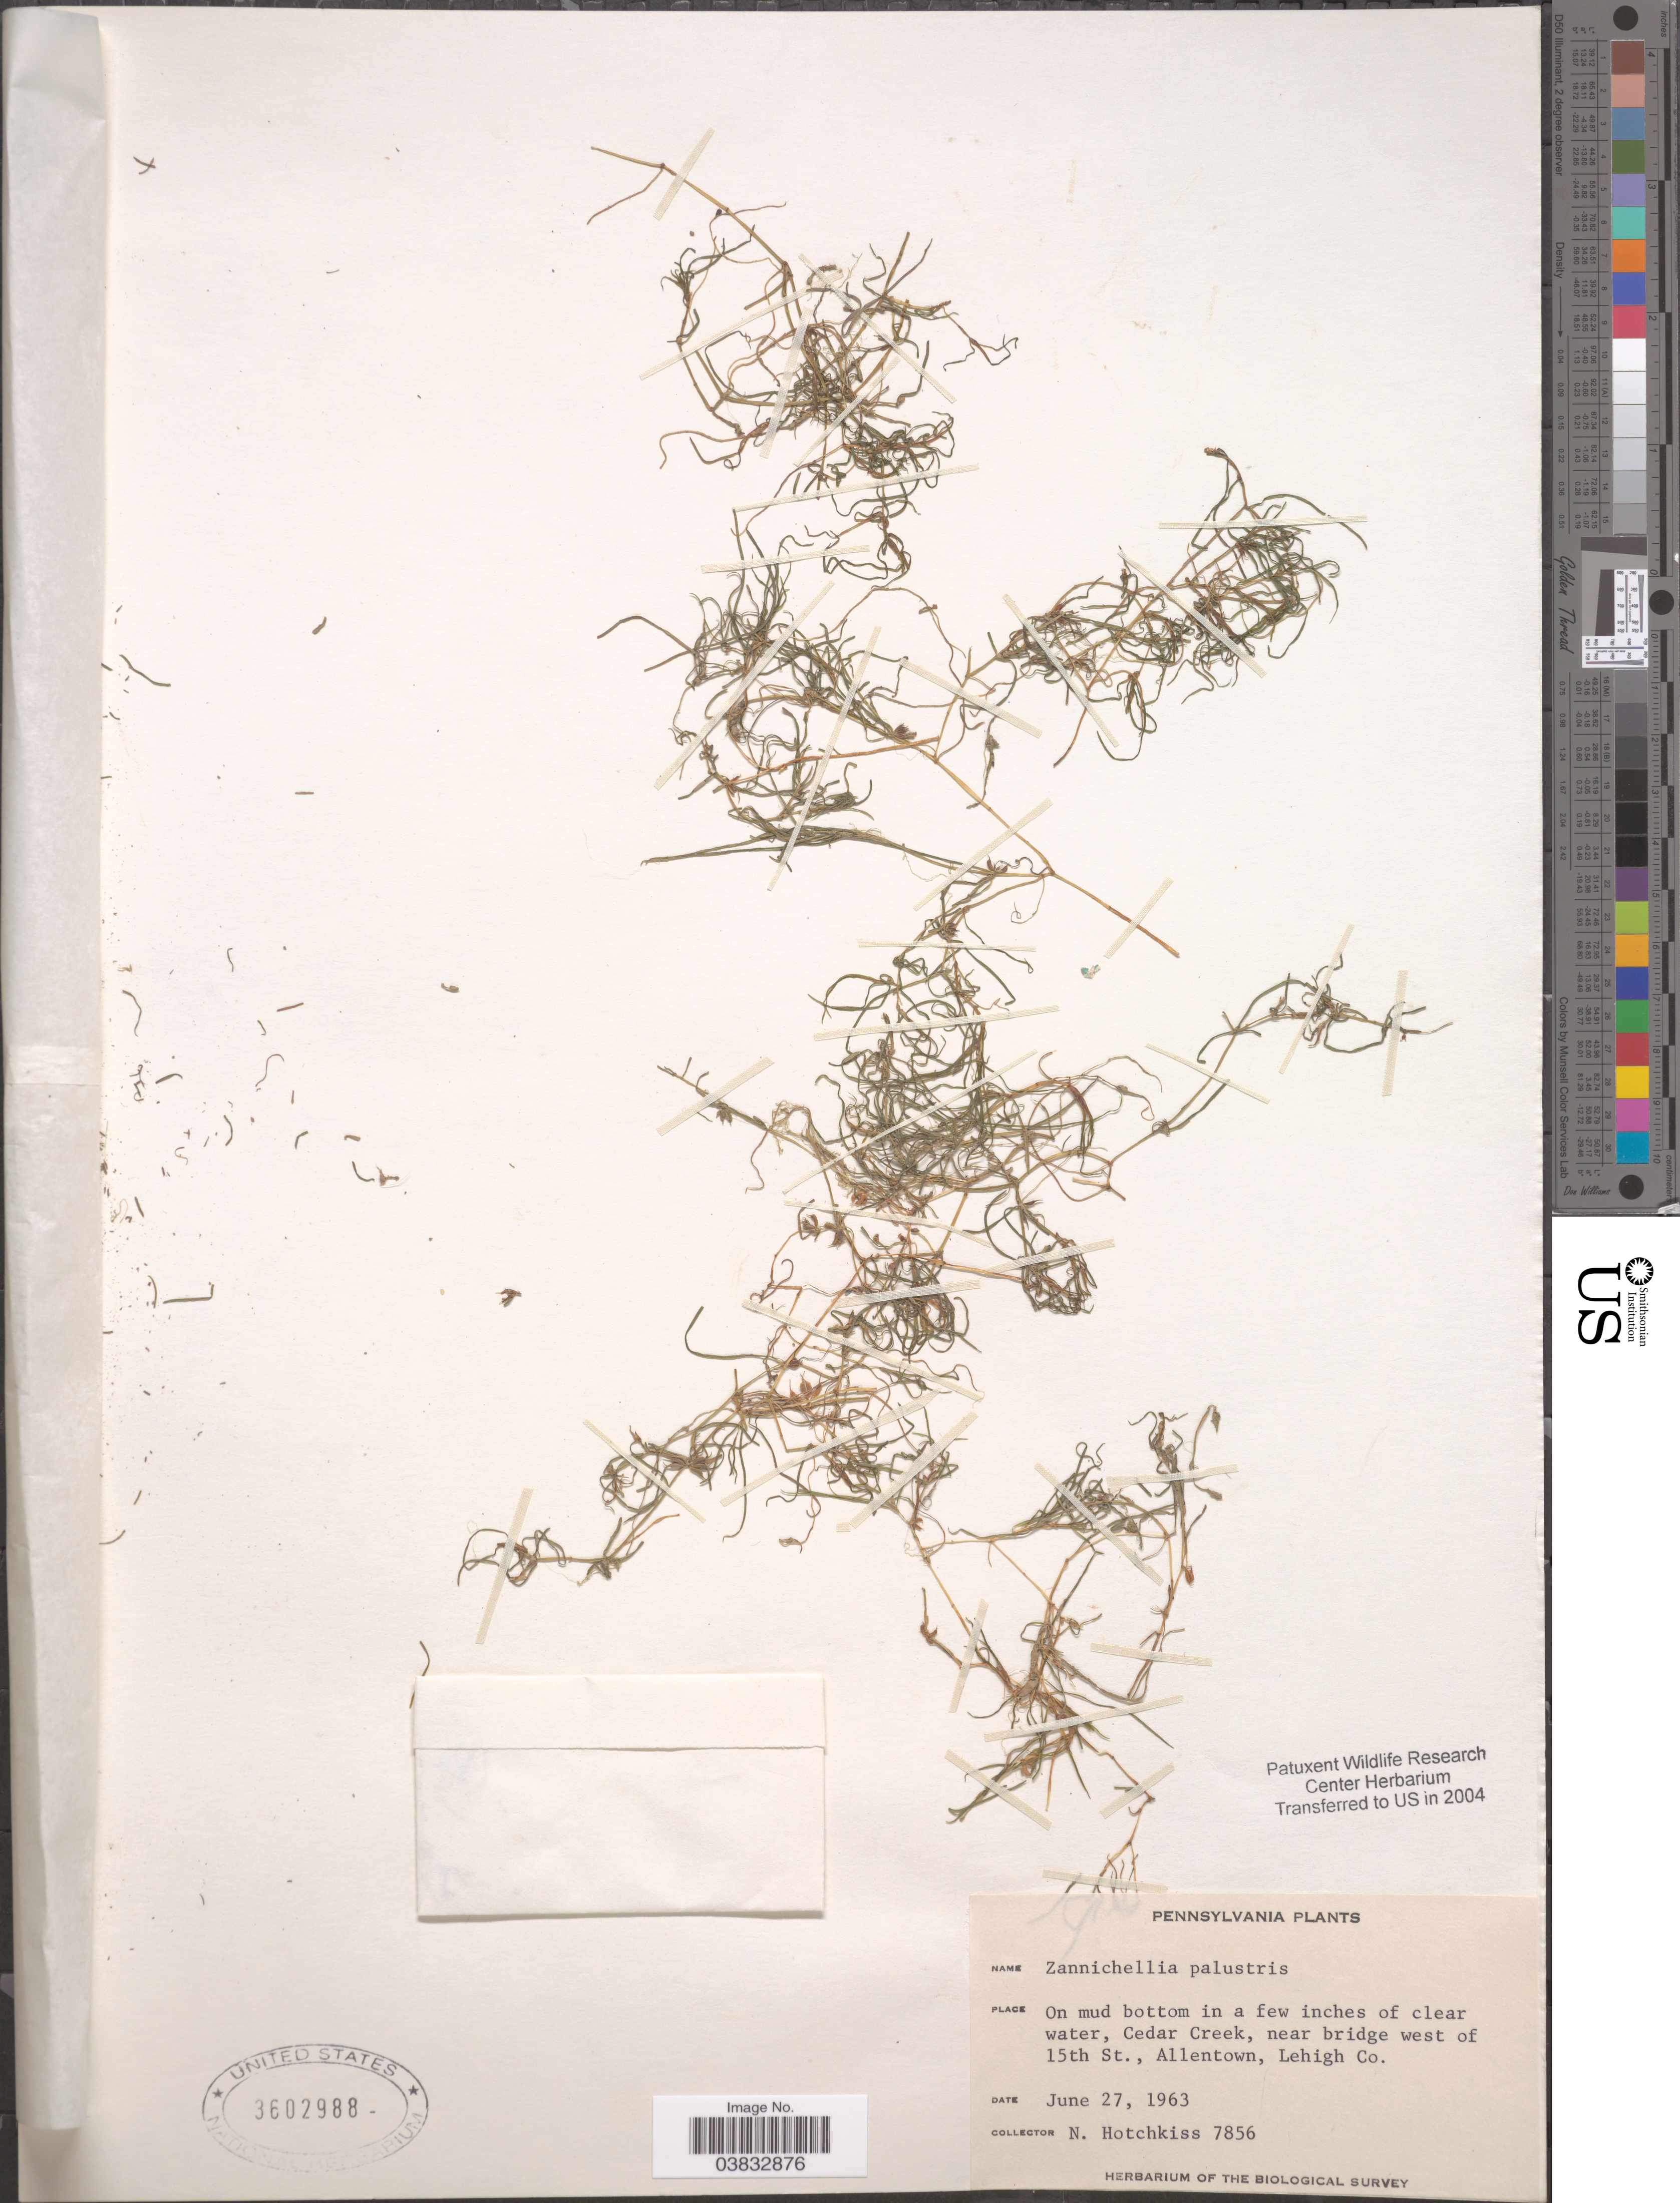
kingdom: Plantae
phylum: Tracheophyta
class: Liliopsida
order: Alismatales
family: Potamogetonaceae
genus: Zannichellia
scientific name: Zannichellia palustris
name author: L.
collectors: N. Hotchkiss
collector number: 7856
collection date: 1963-06-27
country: United States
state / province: Pennsylvania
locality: Cedar Creek, near bridge west of 15th St., Allentown, Lehigh Co.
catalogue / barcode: US 3602988